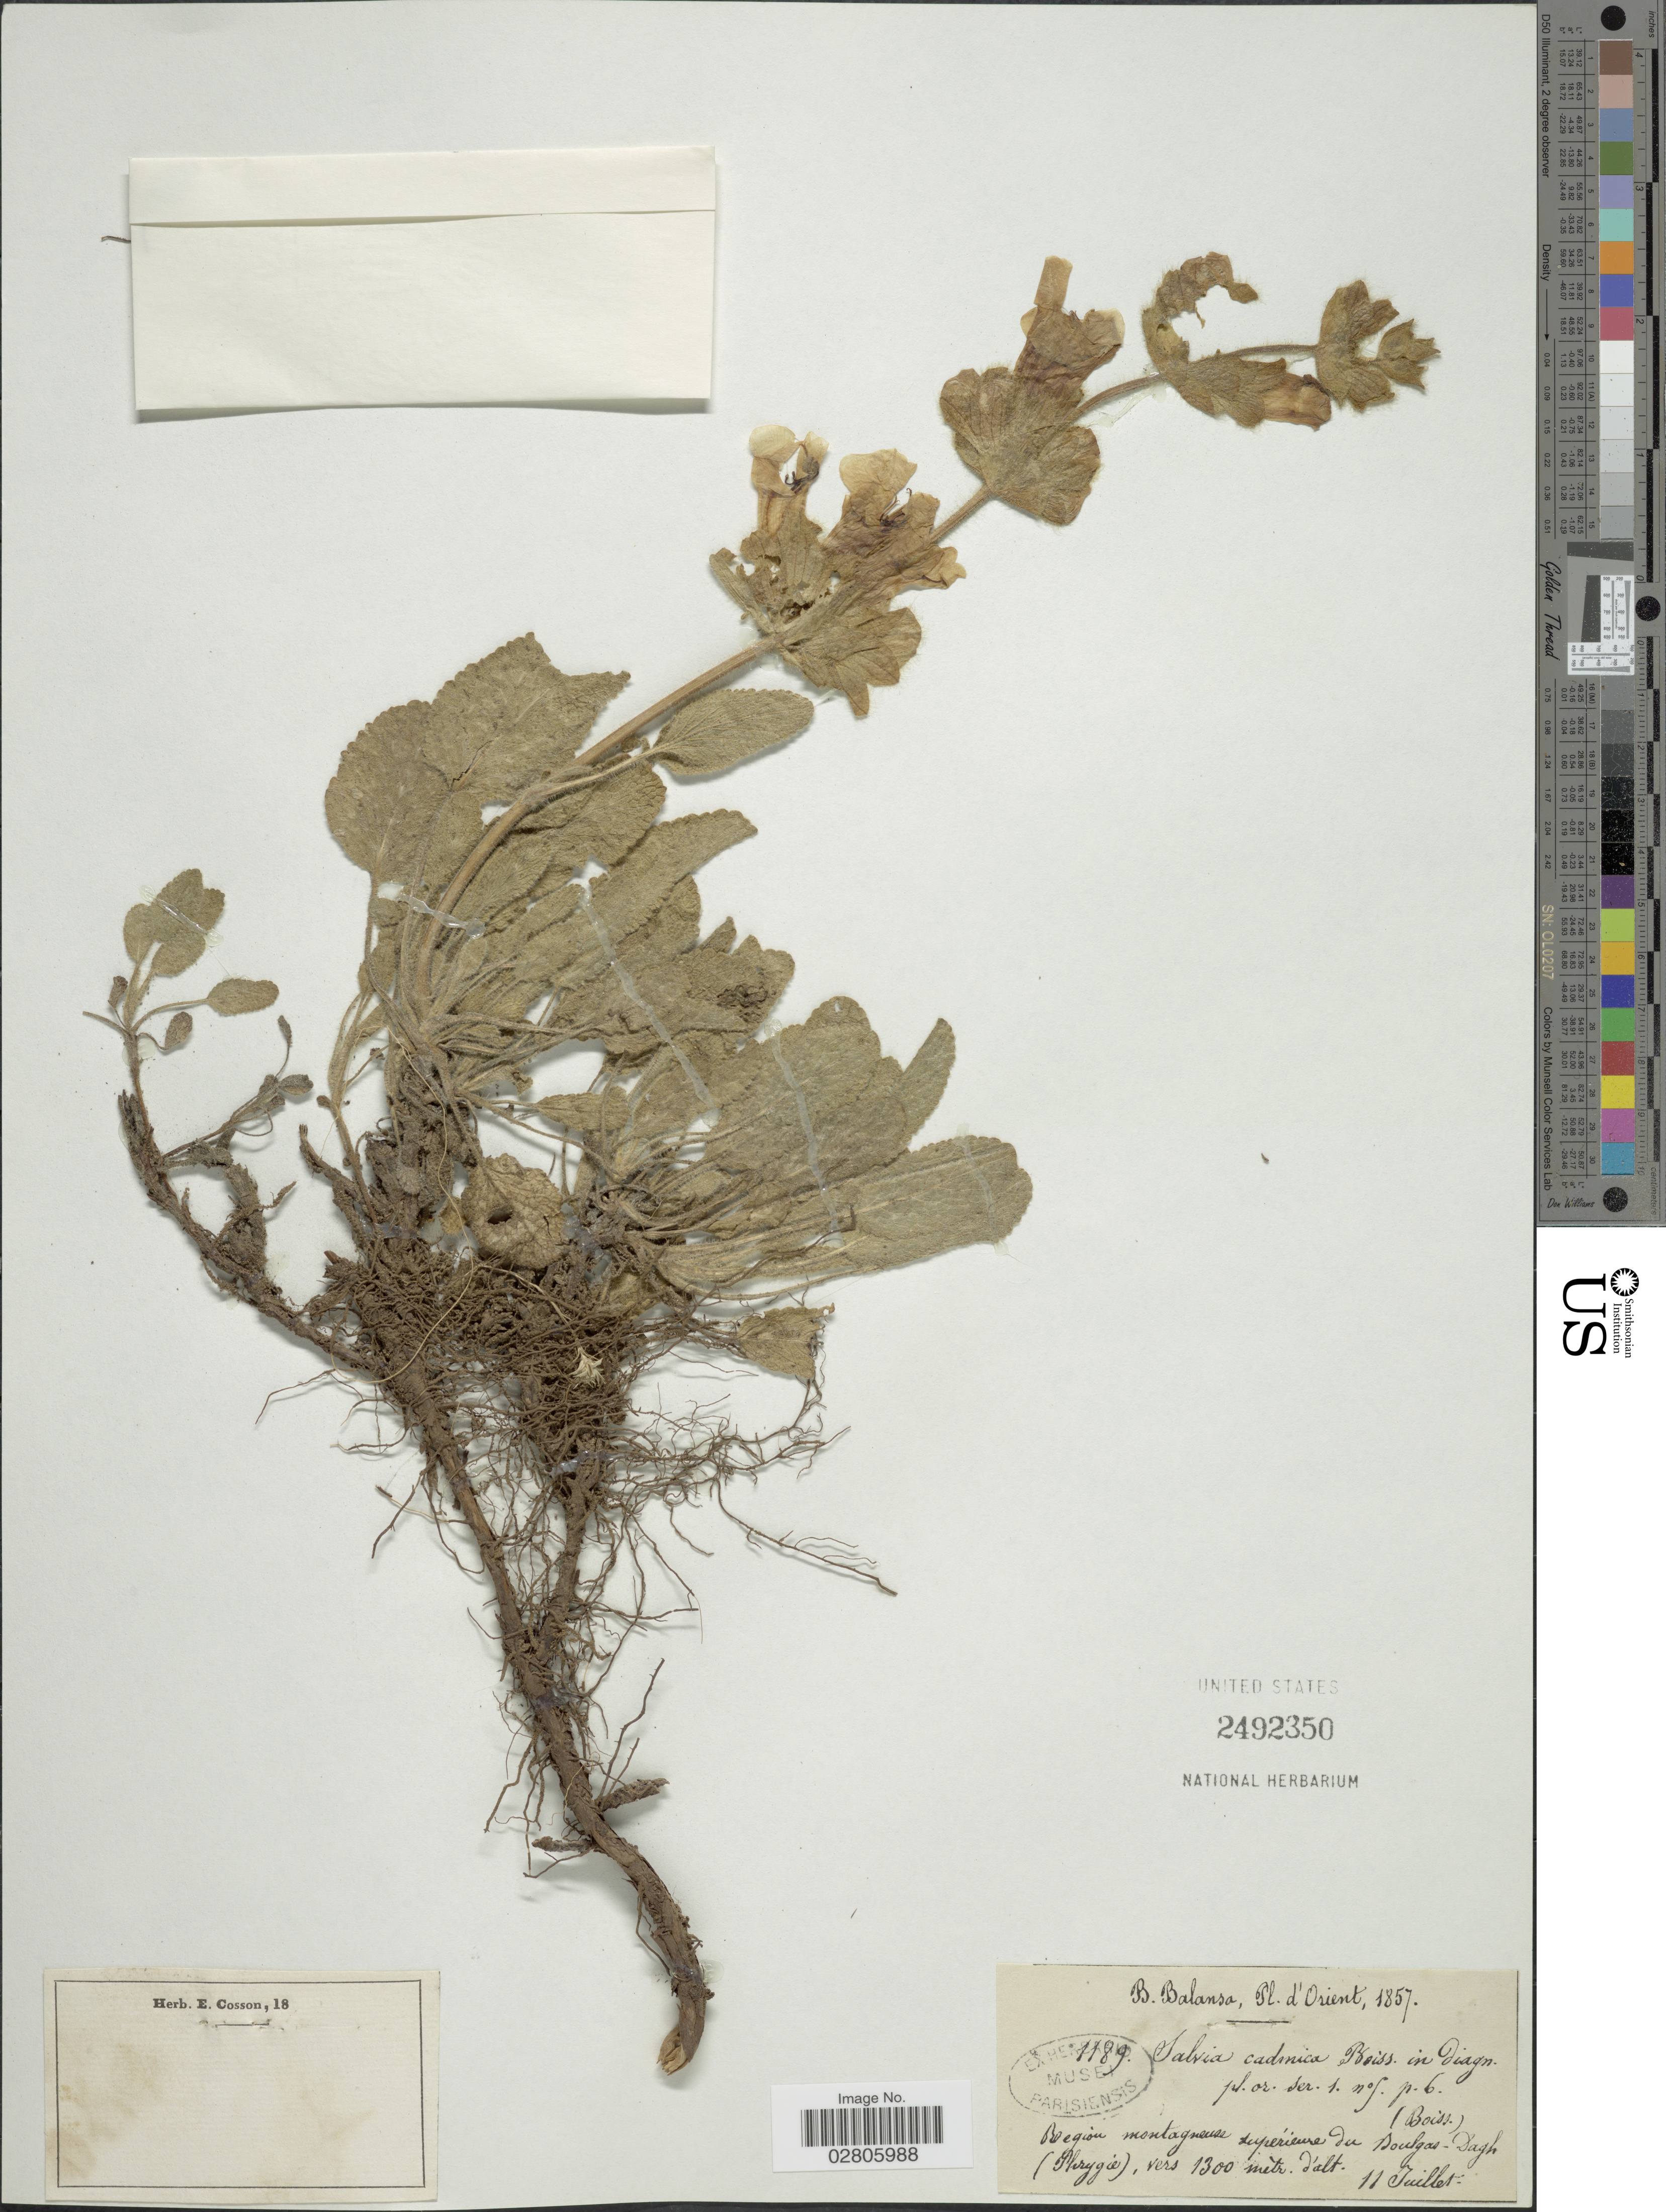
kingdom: Plantae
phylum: Tracheophyta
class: Magnoliopsida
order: Lamiales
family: Lamiaceae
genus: Salvia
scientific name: Salvia cadmica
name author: Boiss.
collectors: B. Balansa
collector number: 1189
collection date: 1857-07-11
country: Turkey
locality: D'Orient, Region montagneuse supérieure du Doulgas-Dagh (Phrygie).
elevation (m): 1300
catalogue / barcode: US 2492350